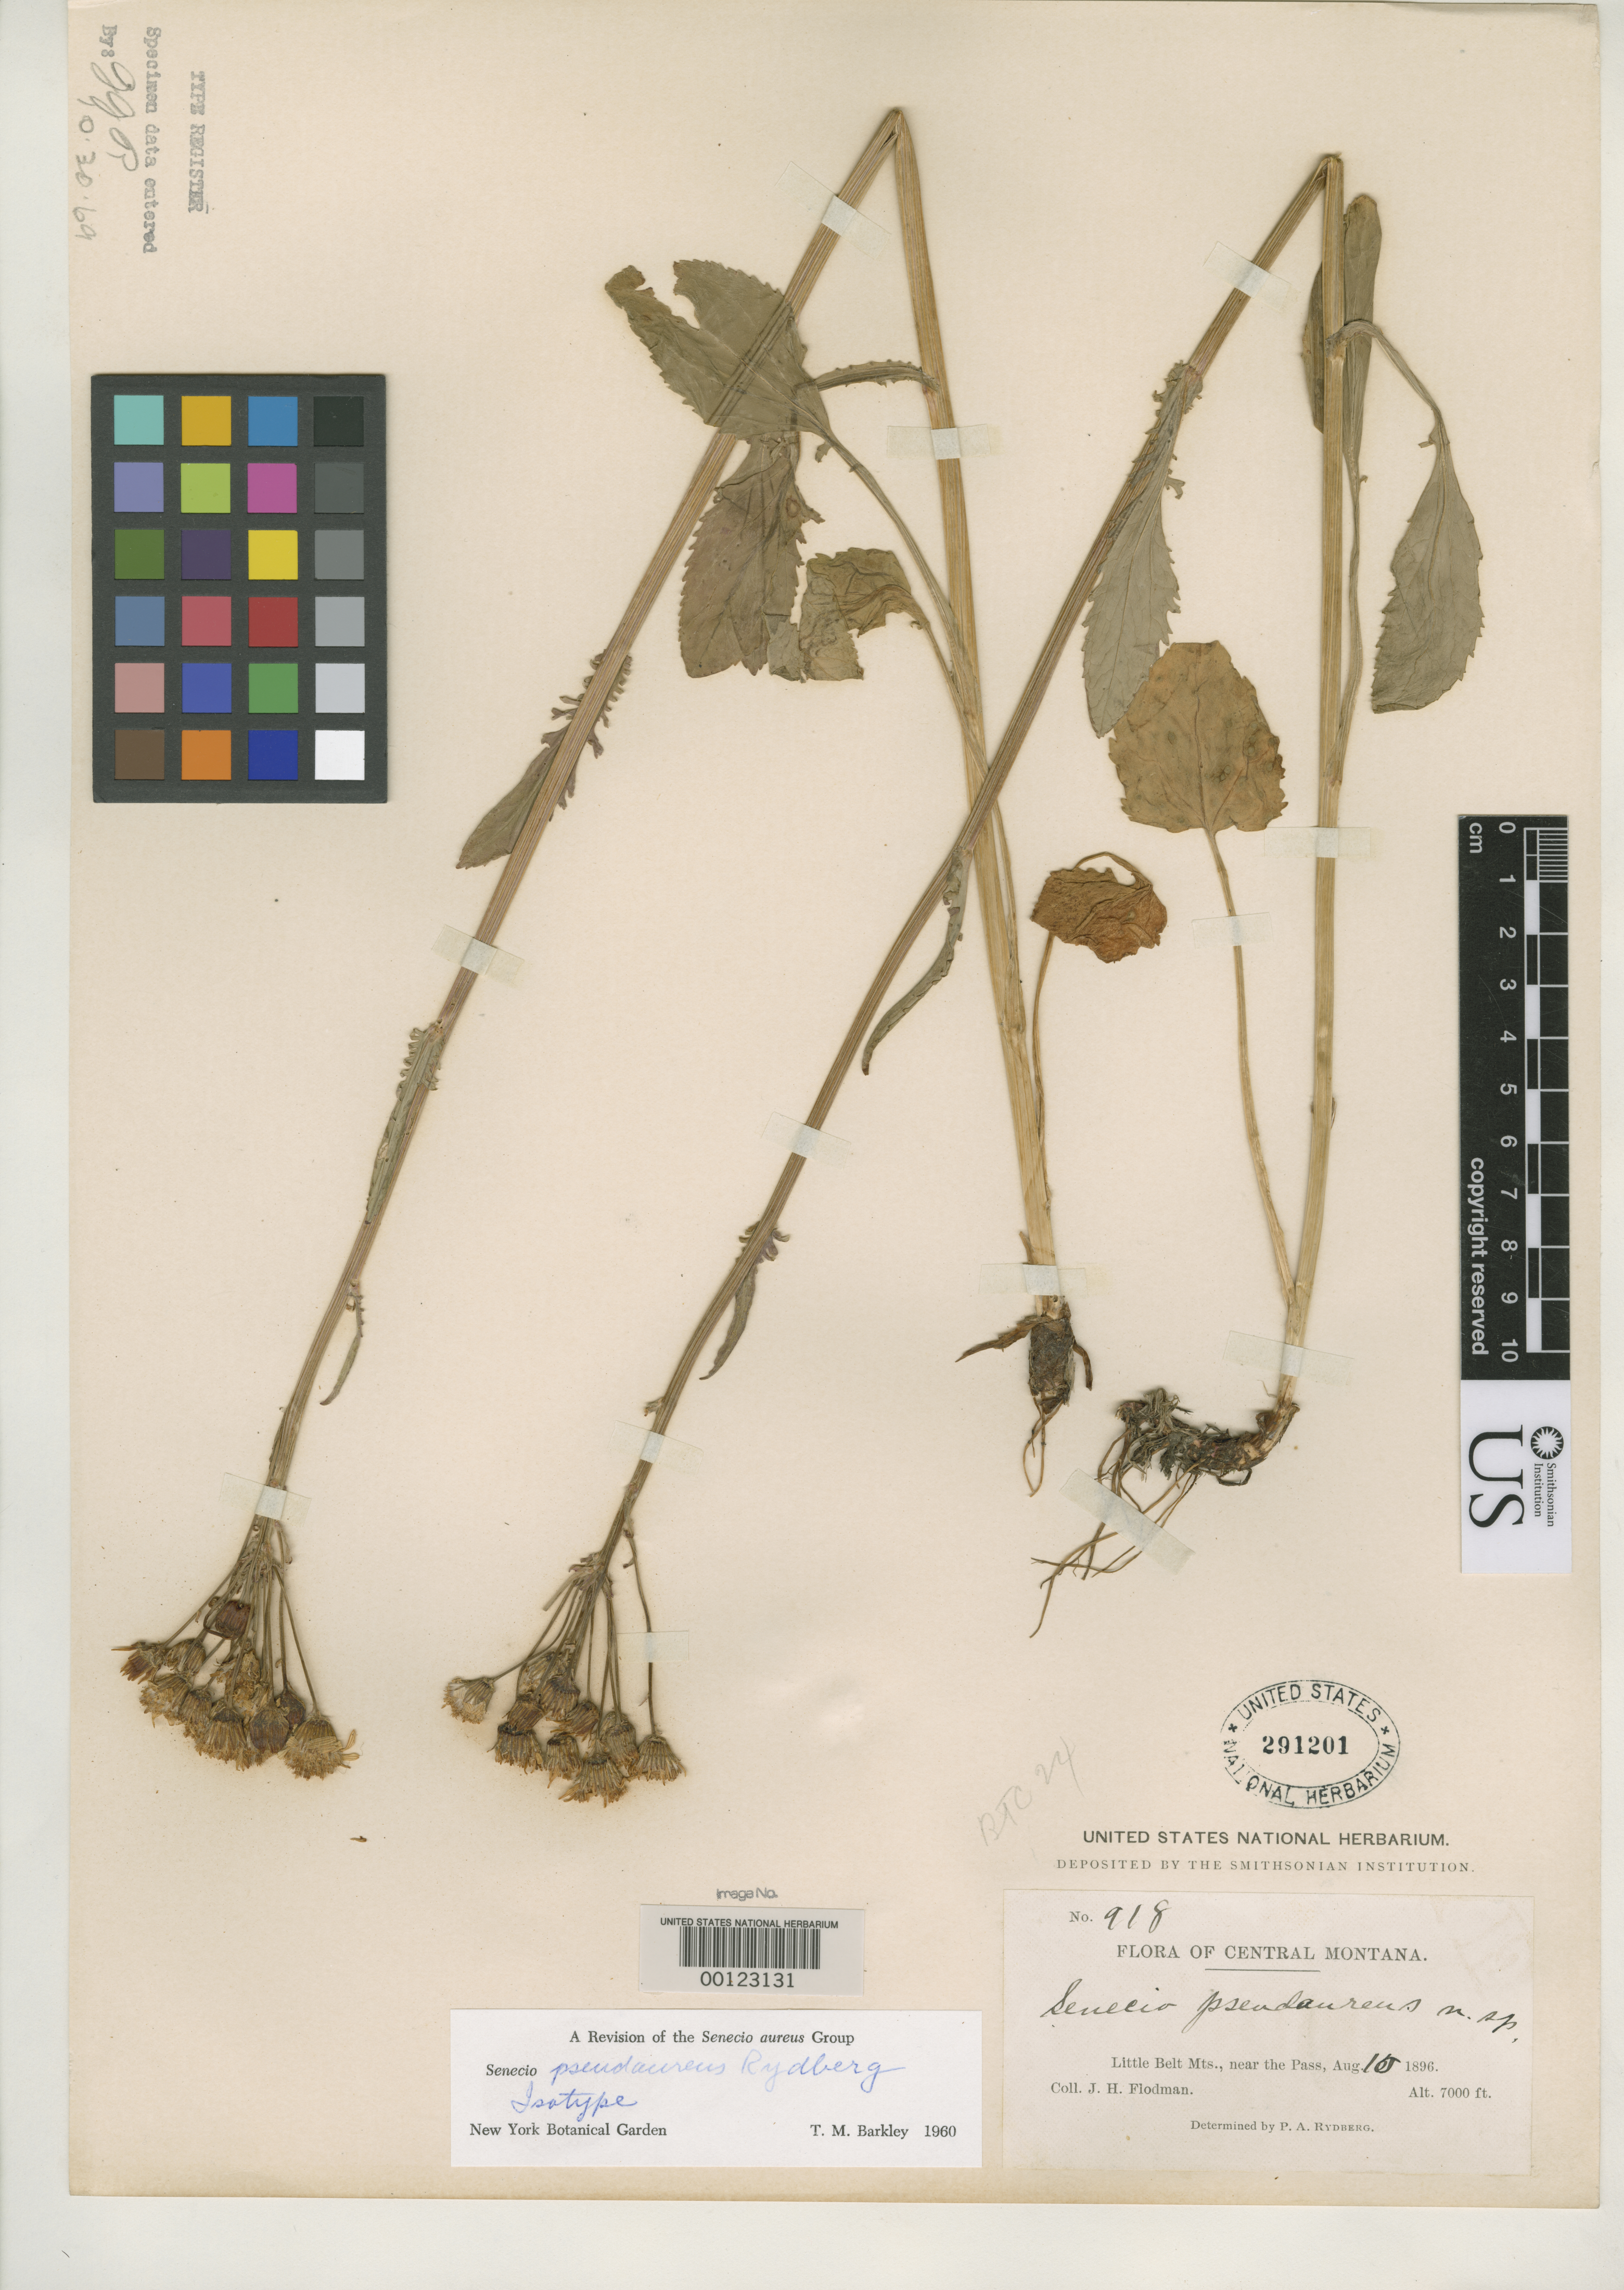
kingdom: Plantae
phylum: Tracheophyta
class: Magnoliopsida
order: Asterales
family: Asteraceae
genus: Senecio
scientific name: Senecio pseudaureus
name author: Rydb.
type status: Isotype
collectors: J. Flodman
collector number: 918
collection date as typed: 10 Aug 1896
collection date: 1896-08-10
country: United States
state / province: Montana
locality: Little Belt Mountains.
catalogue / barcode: US 291201